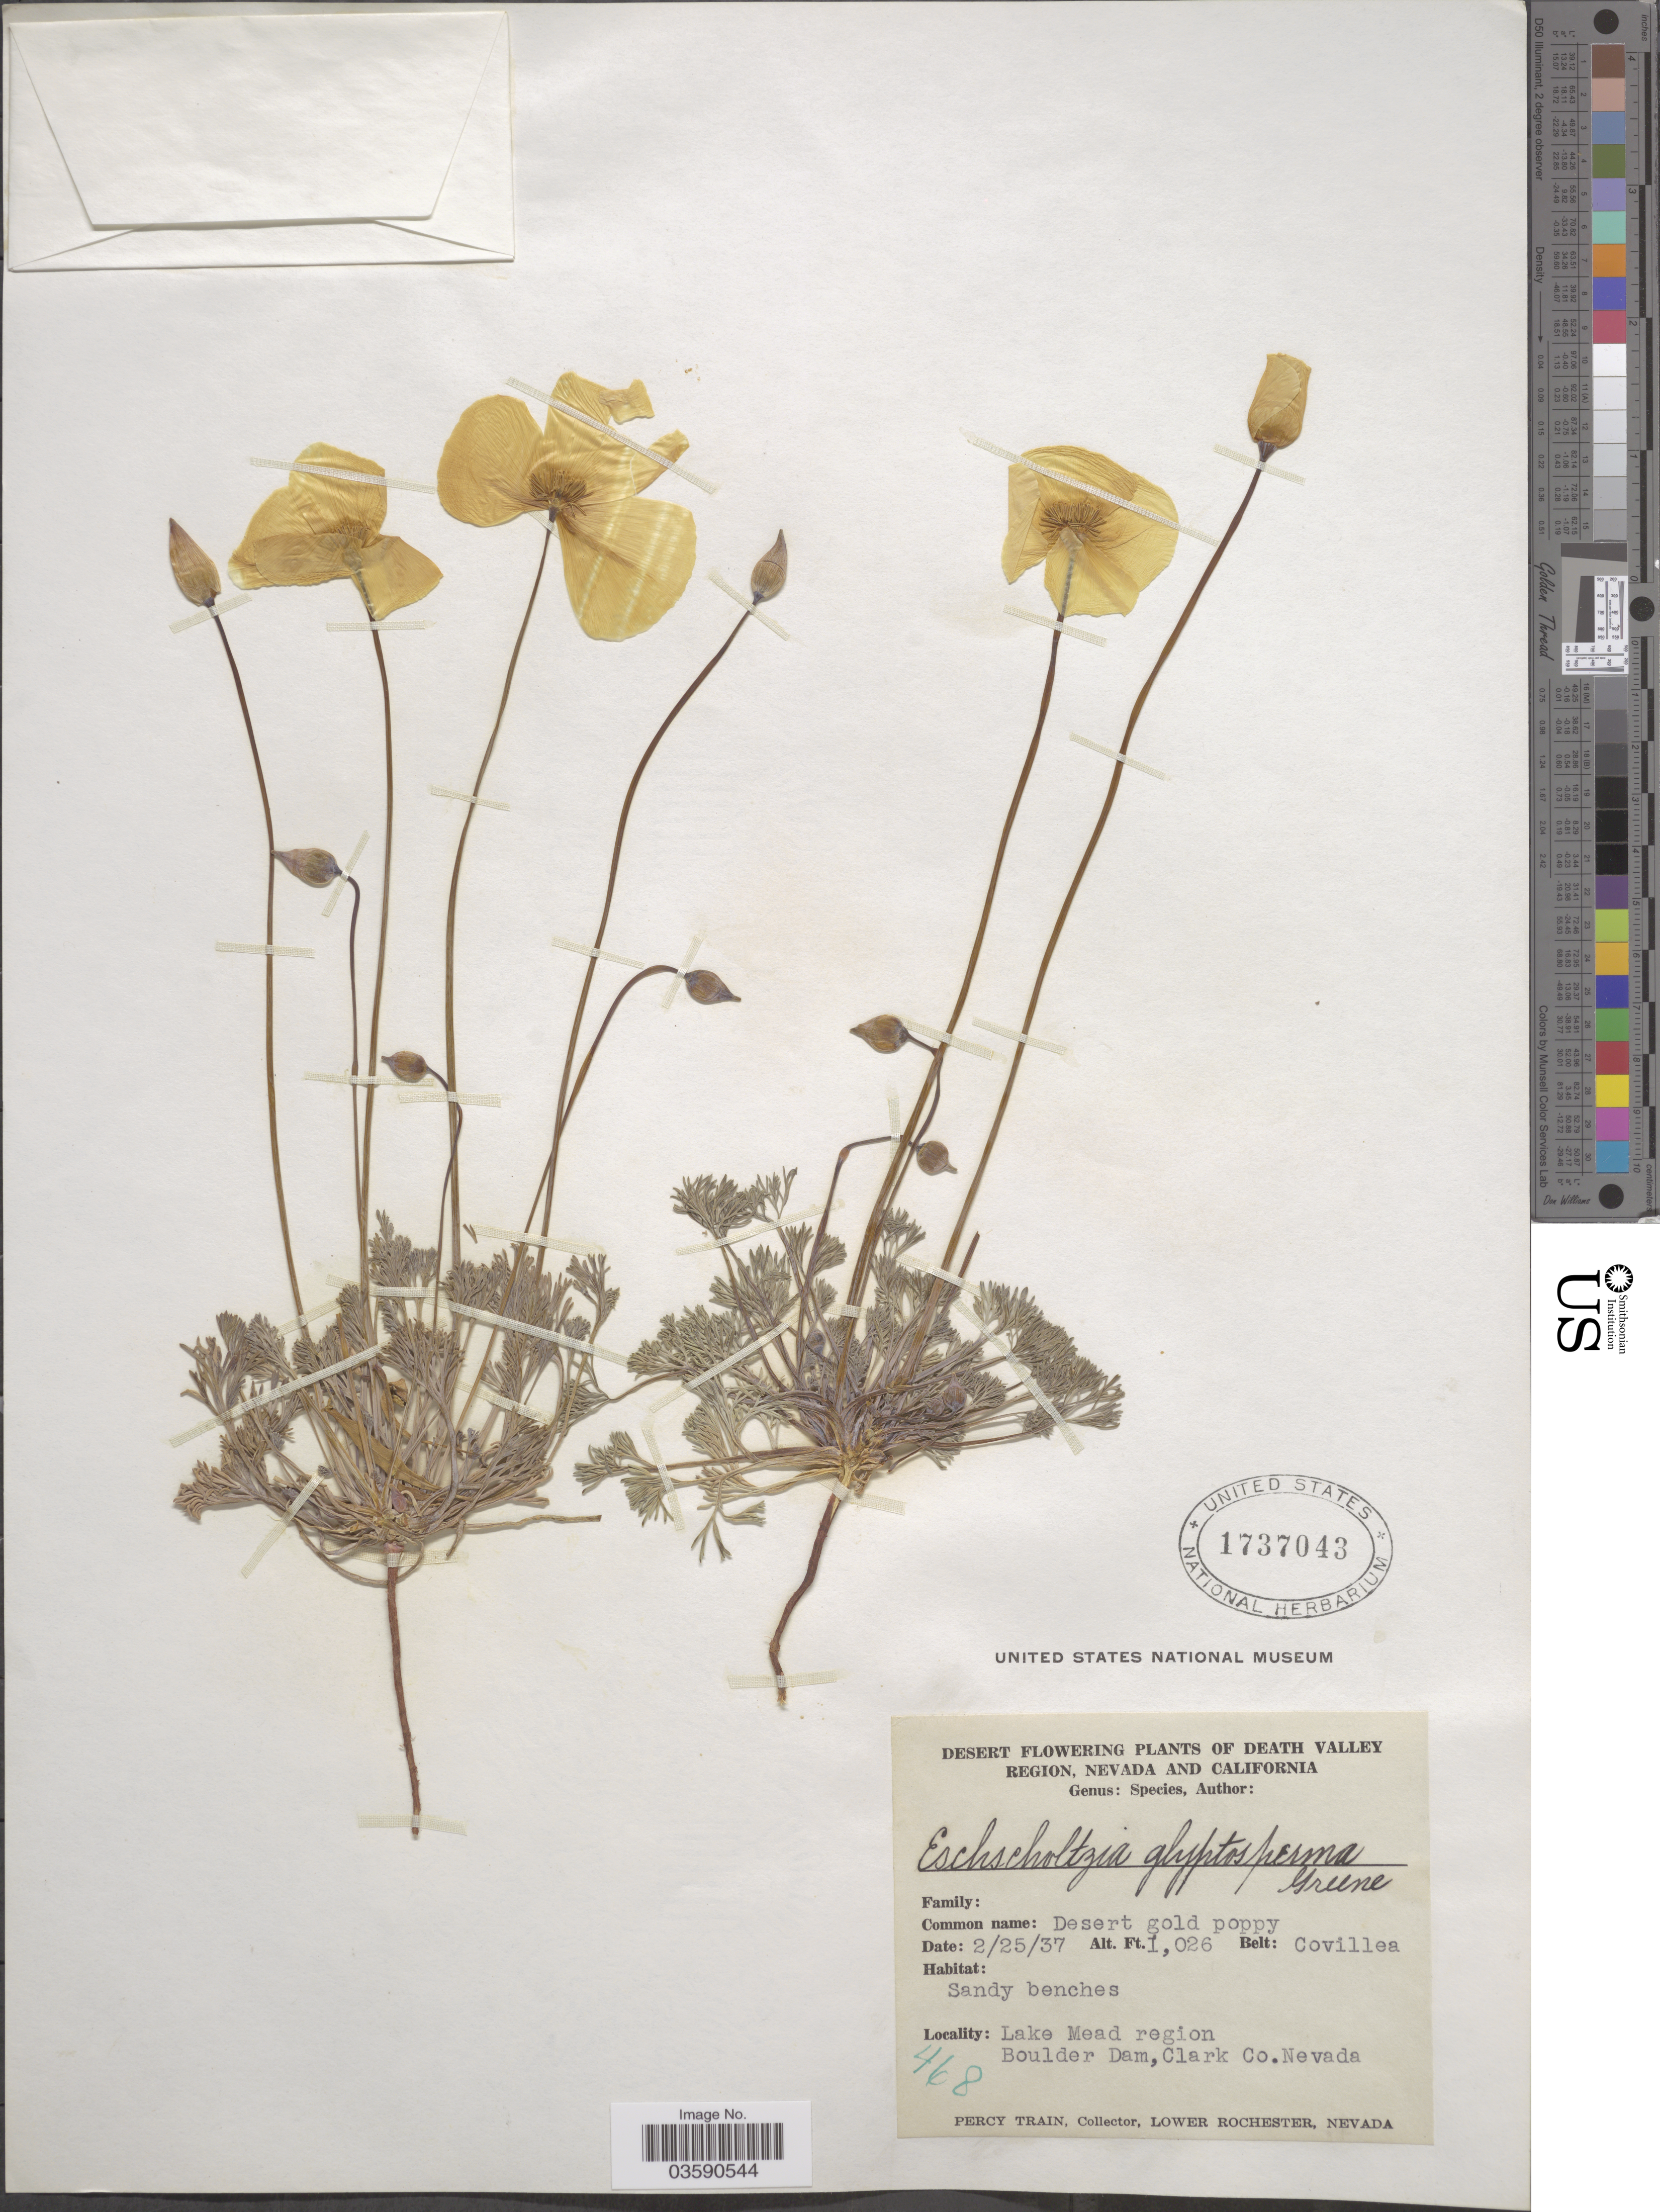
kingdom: Plantae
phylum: Tracheophyta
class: Magnoliopsida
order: Ranunculales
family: Papaveraceae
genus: Eschscholzia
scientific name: Eschscholzia glyptosperma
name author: Greene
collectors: P. Train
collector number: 468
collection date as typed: Transcribed d/m/y: 25/2/37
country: United States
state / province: Nevada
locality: Desert. Death Valley Region. Lake Mead region Boulder Dam, Clark Co.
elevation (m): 313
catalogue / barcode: US 1737043